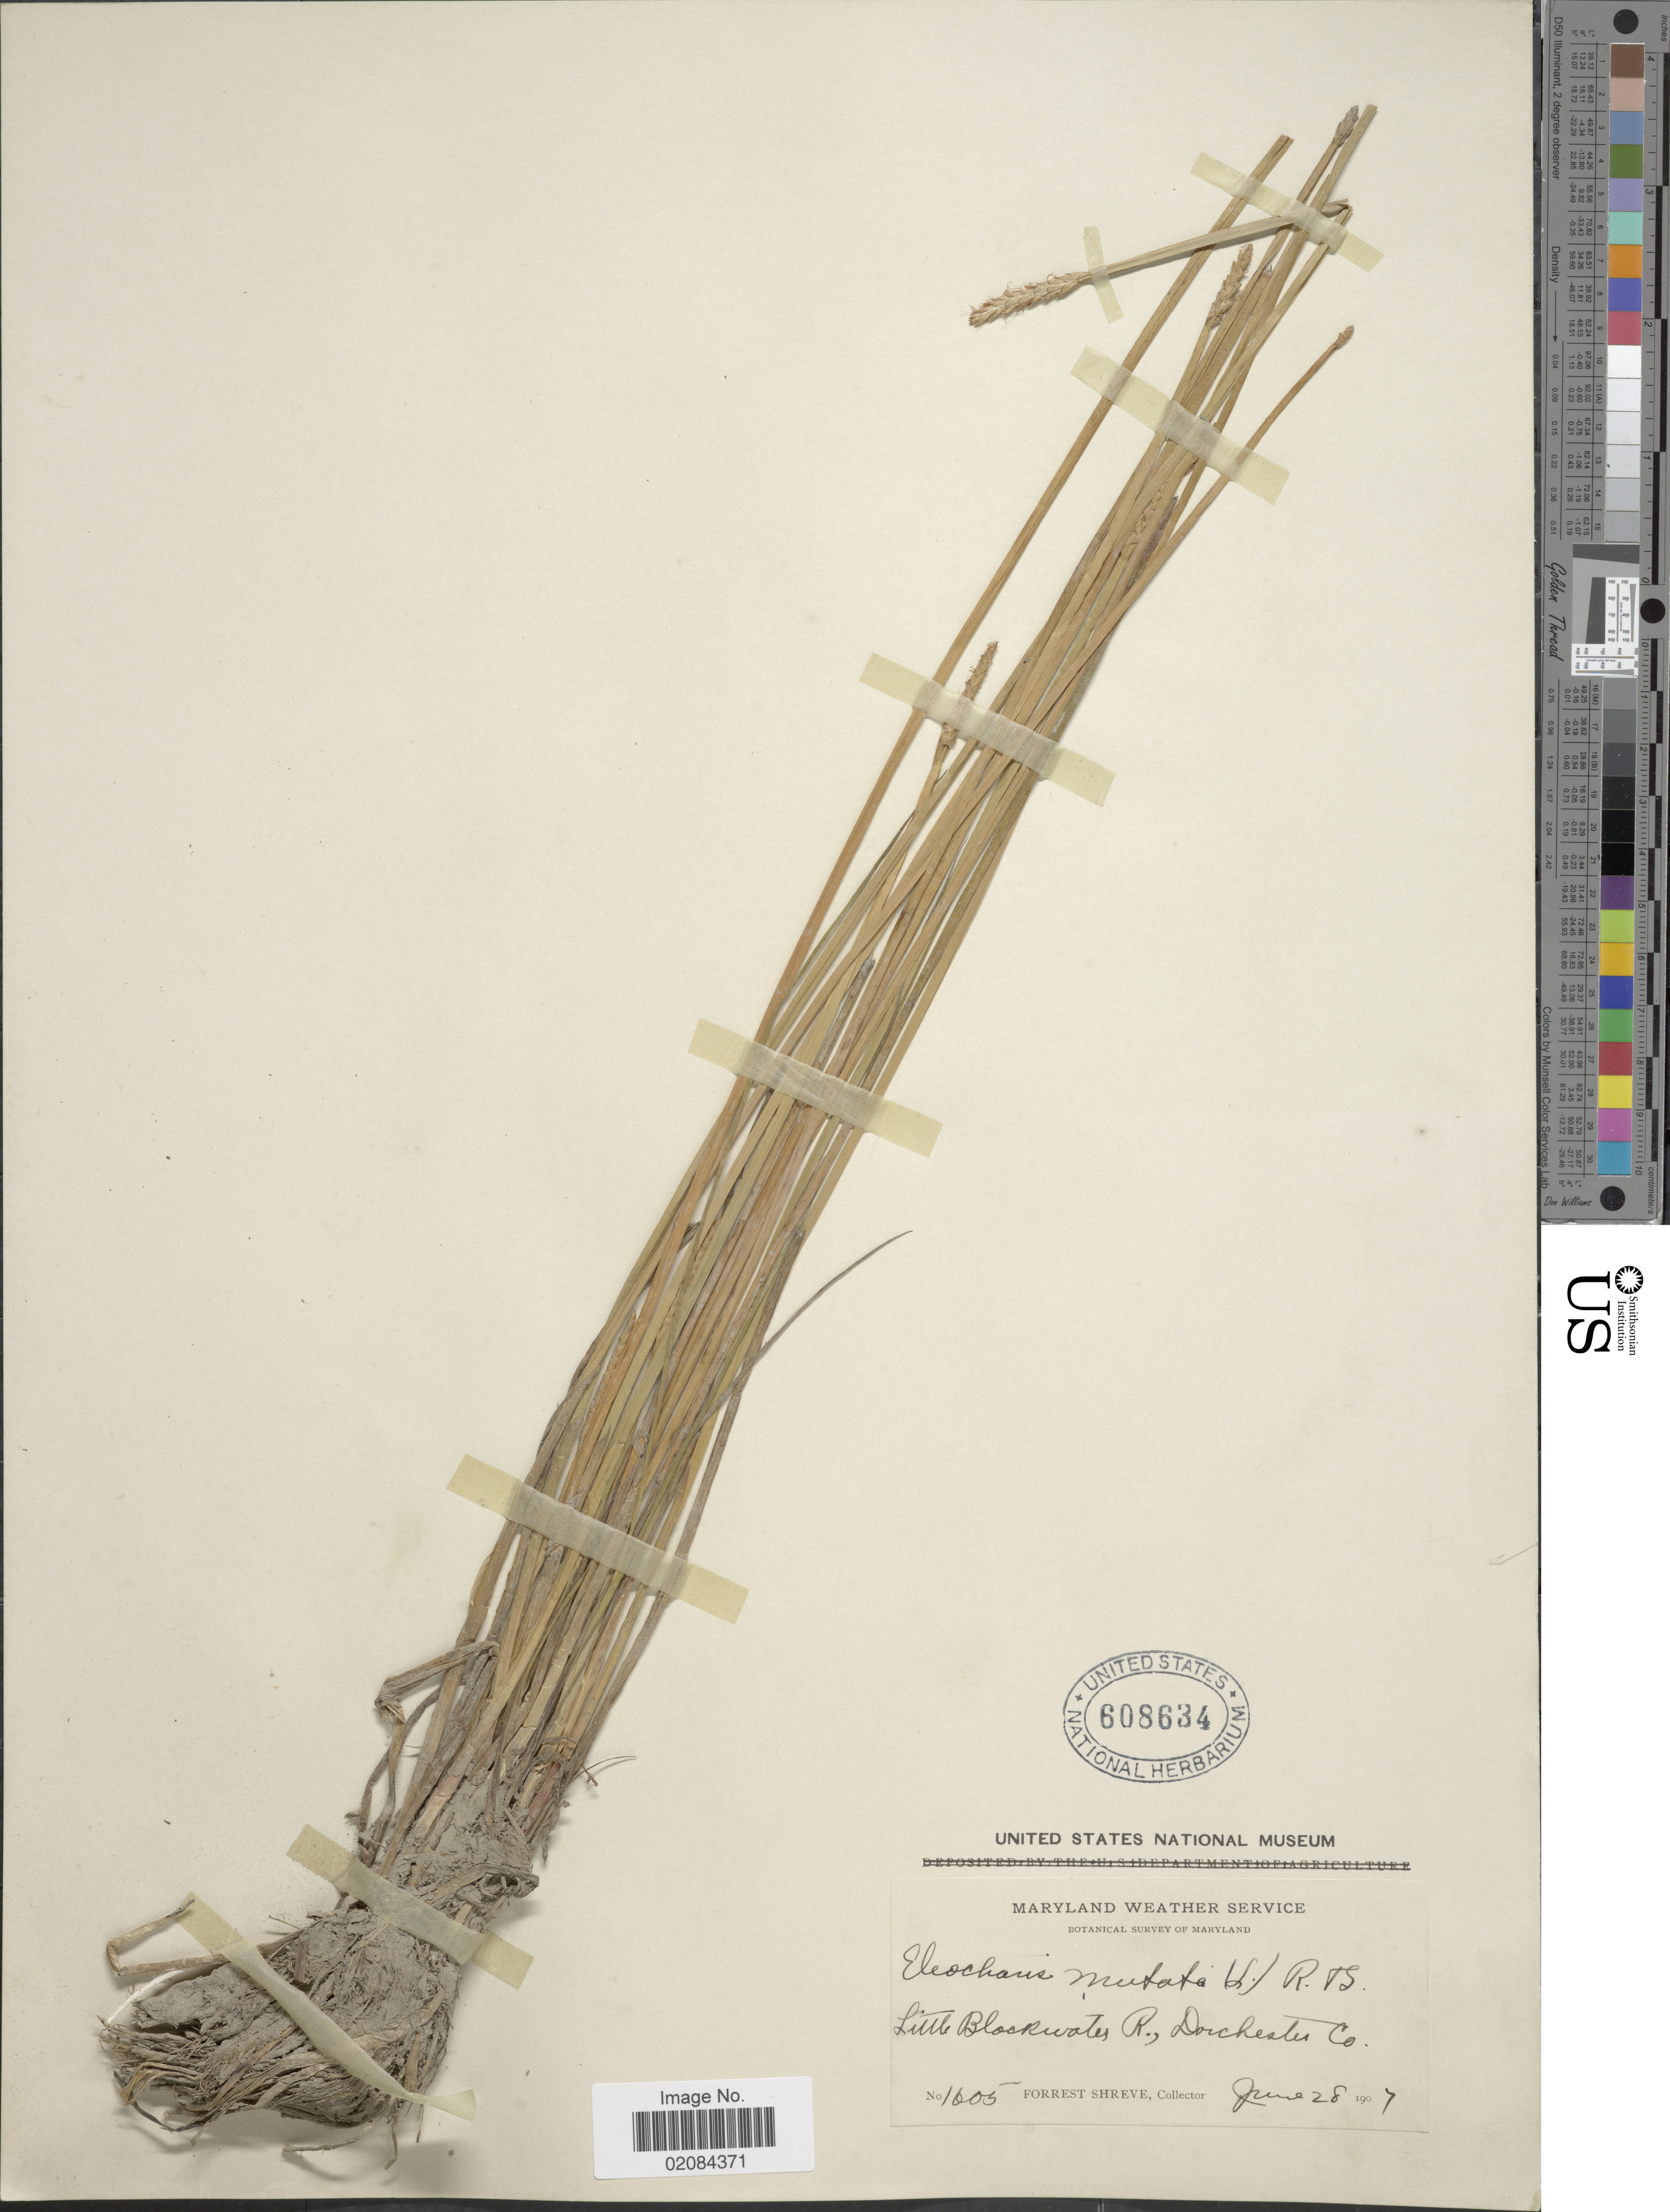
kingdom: Plantae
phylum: Tracheophyta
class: Liliopsida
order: Poales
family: Cyperaceae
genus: Eleocharis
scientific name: Eleocharis quadrangulata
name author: (Michx.) Roem. & Schult.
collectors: F. Shreve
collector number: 1605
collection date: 1907-06-28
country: United States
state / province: Maryland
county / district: Dorchester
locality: Maryland, Little Blackwater R., Dorchester Co.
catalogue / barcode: US 608634